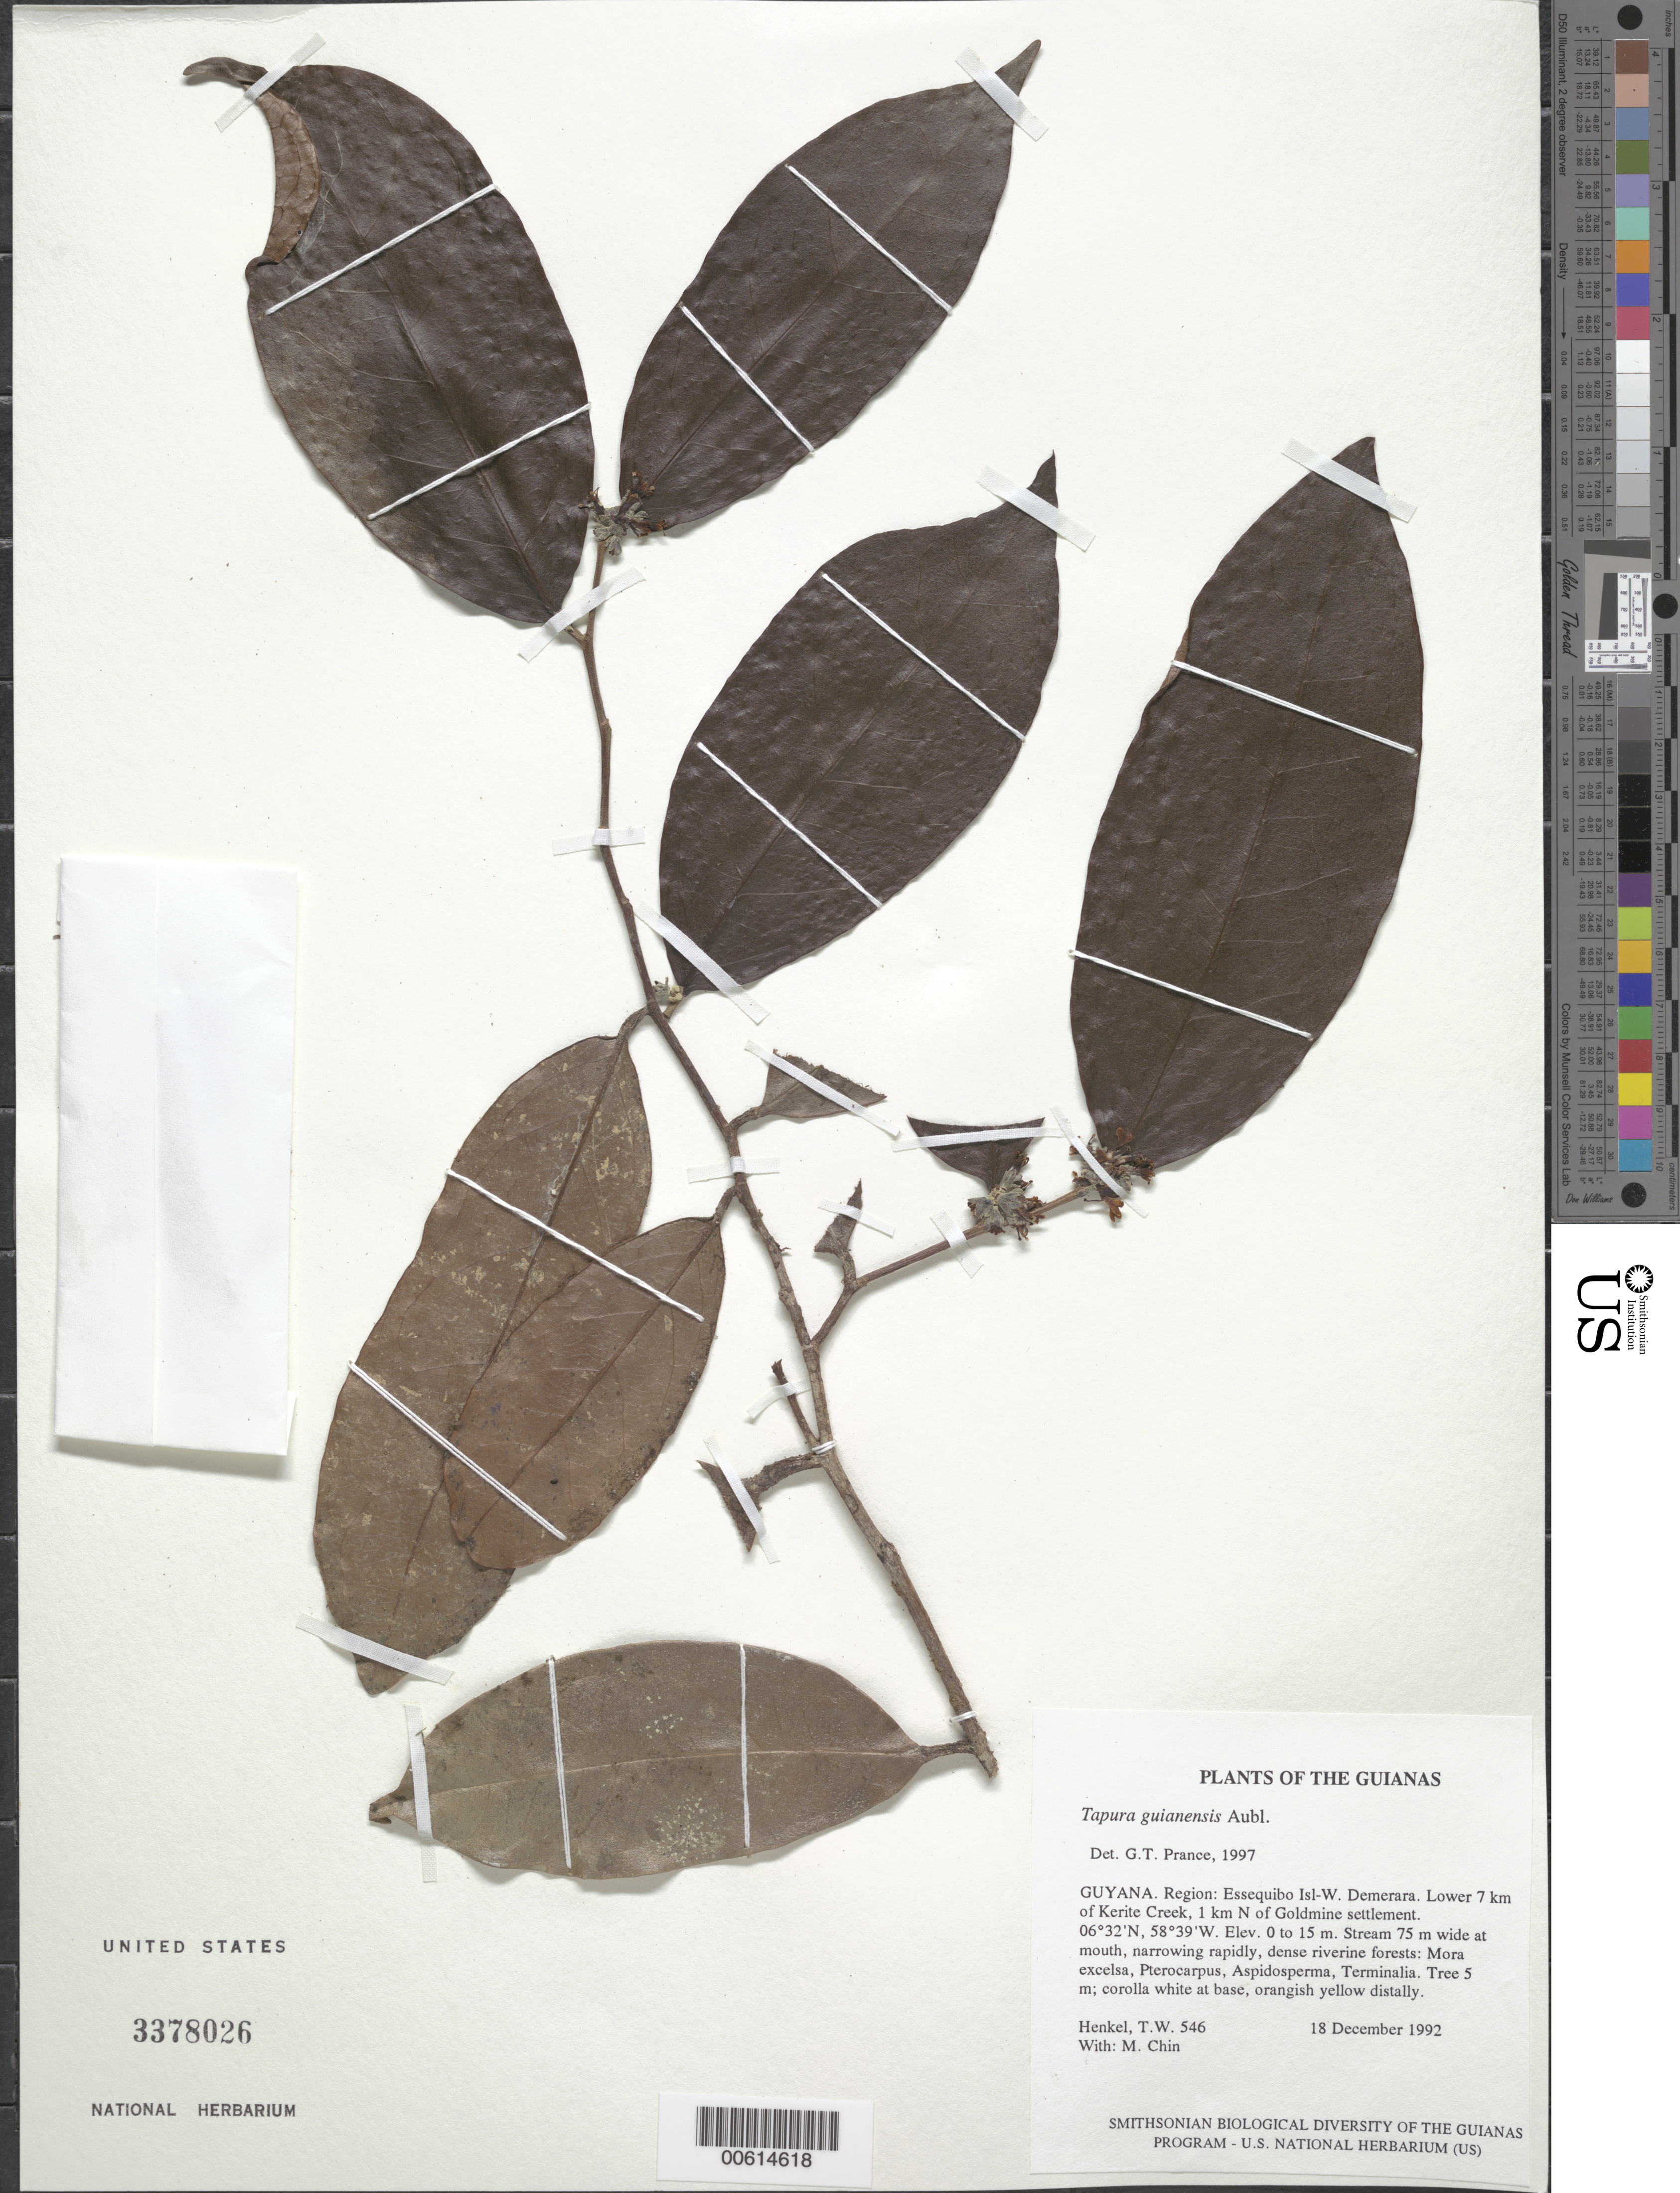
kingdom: Plantae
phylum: Tracheophyta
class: Magnoliopsida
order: Malpighiales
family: Dichapetalaceae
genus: Tapura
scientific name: Tapura guianensis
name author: Aubl.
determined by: Prance, G. T.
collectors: T. Henkel & M. Chin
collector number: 546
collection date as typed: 18 December 1992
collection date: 1992-12-18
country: Guyana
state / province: Essequibo Isl-W. Demerara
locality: Lower 7 km of Kerite Creek, 1 km N of Goldmine settlement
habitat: Stream 75 m wide at mouth, narrowing rapidly, dense riverine forests: Mora excelsa, Pterocarpus, Aspidosperma, Terminalia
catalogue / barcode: US 3378026